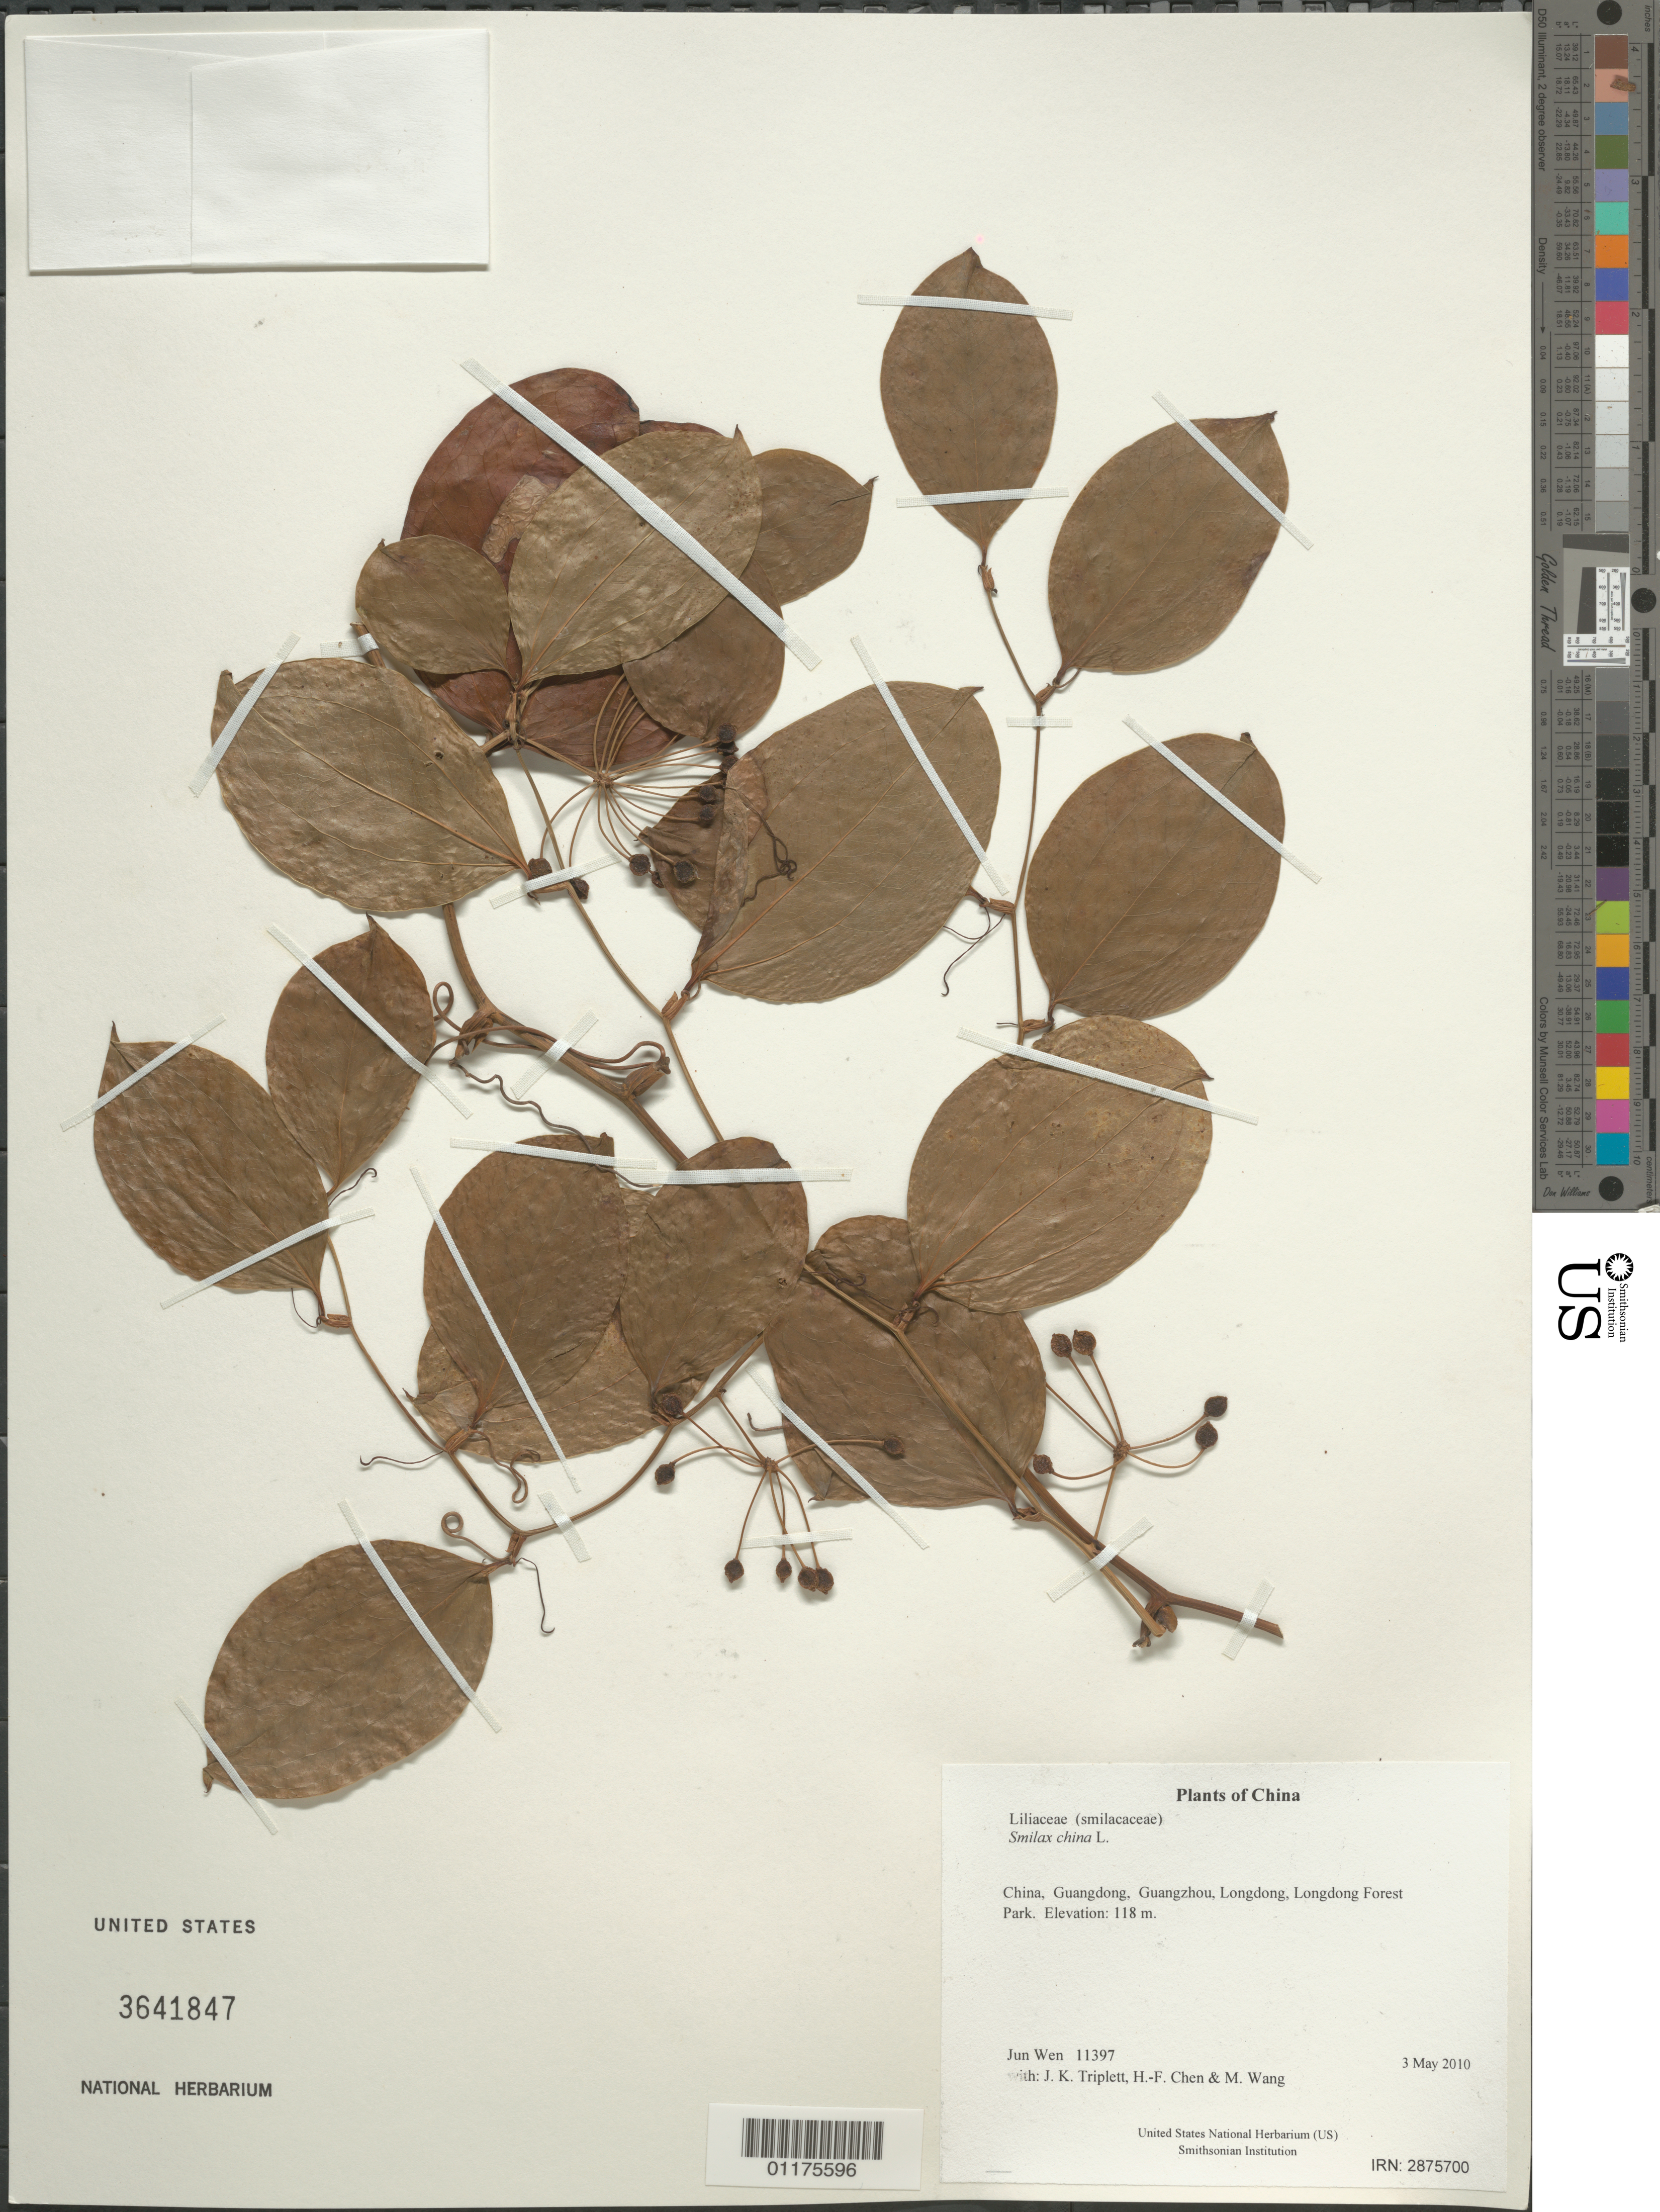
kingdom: Plantae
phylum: Tracheophyta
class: Liliopsida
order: Liliales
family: Smilacaceae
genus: Smilax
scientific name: Smilax china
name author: L.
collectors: J. Wen, J. K. Triplett, H.-F. Chen & M. Wang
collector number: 11397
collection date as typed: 3 May 2010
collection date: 2010-05-03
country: China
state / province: Guangdong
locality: Guangzhou, Longdong, Longdong Forest Park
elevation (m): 118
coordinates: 23 12.519 N, 113 21.424 E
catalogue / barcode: US 3641847